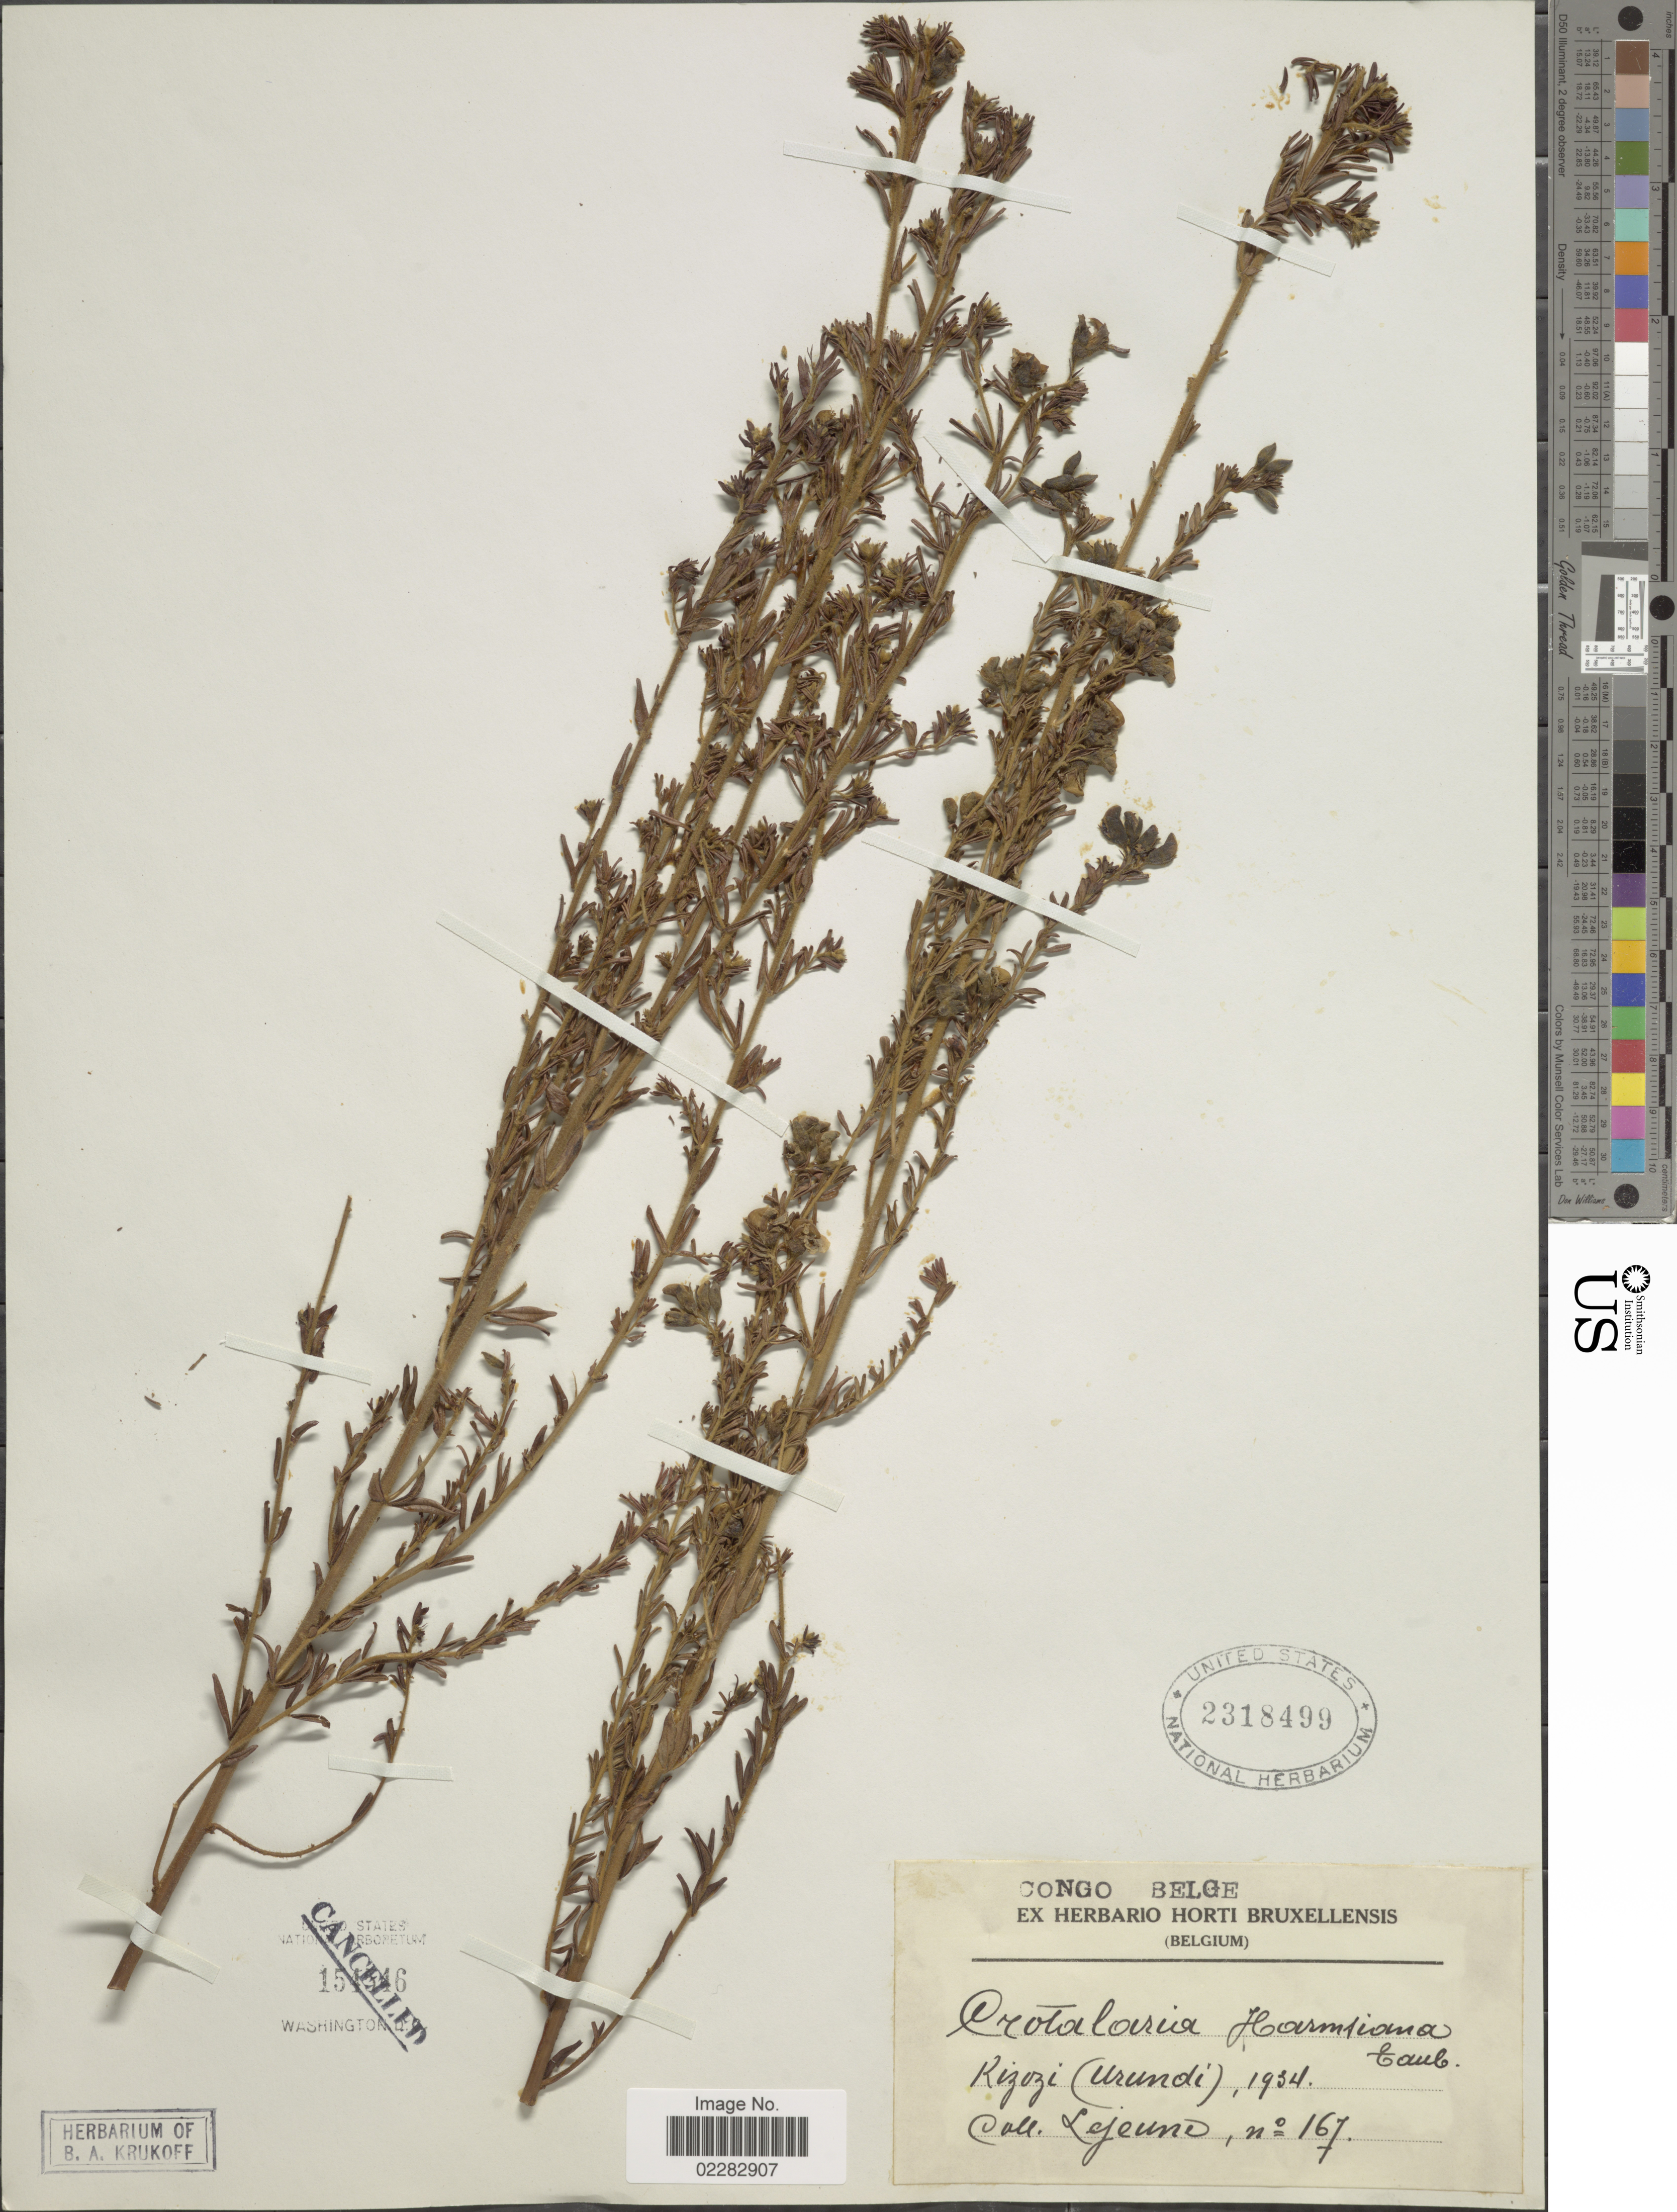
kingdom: Plantae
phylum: Tracheophyta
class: Magnoliopsida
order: Fabales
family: Fabaceae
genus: Crotalaria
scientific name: Crotalaria harmsiana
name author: Taub.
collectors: -. Lejeune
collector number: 167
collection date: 1934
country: Burundi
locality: Kizozi (Urundi).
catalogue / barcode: US 2318499